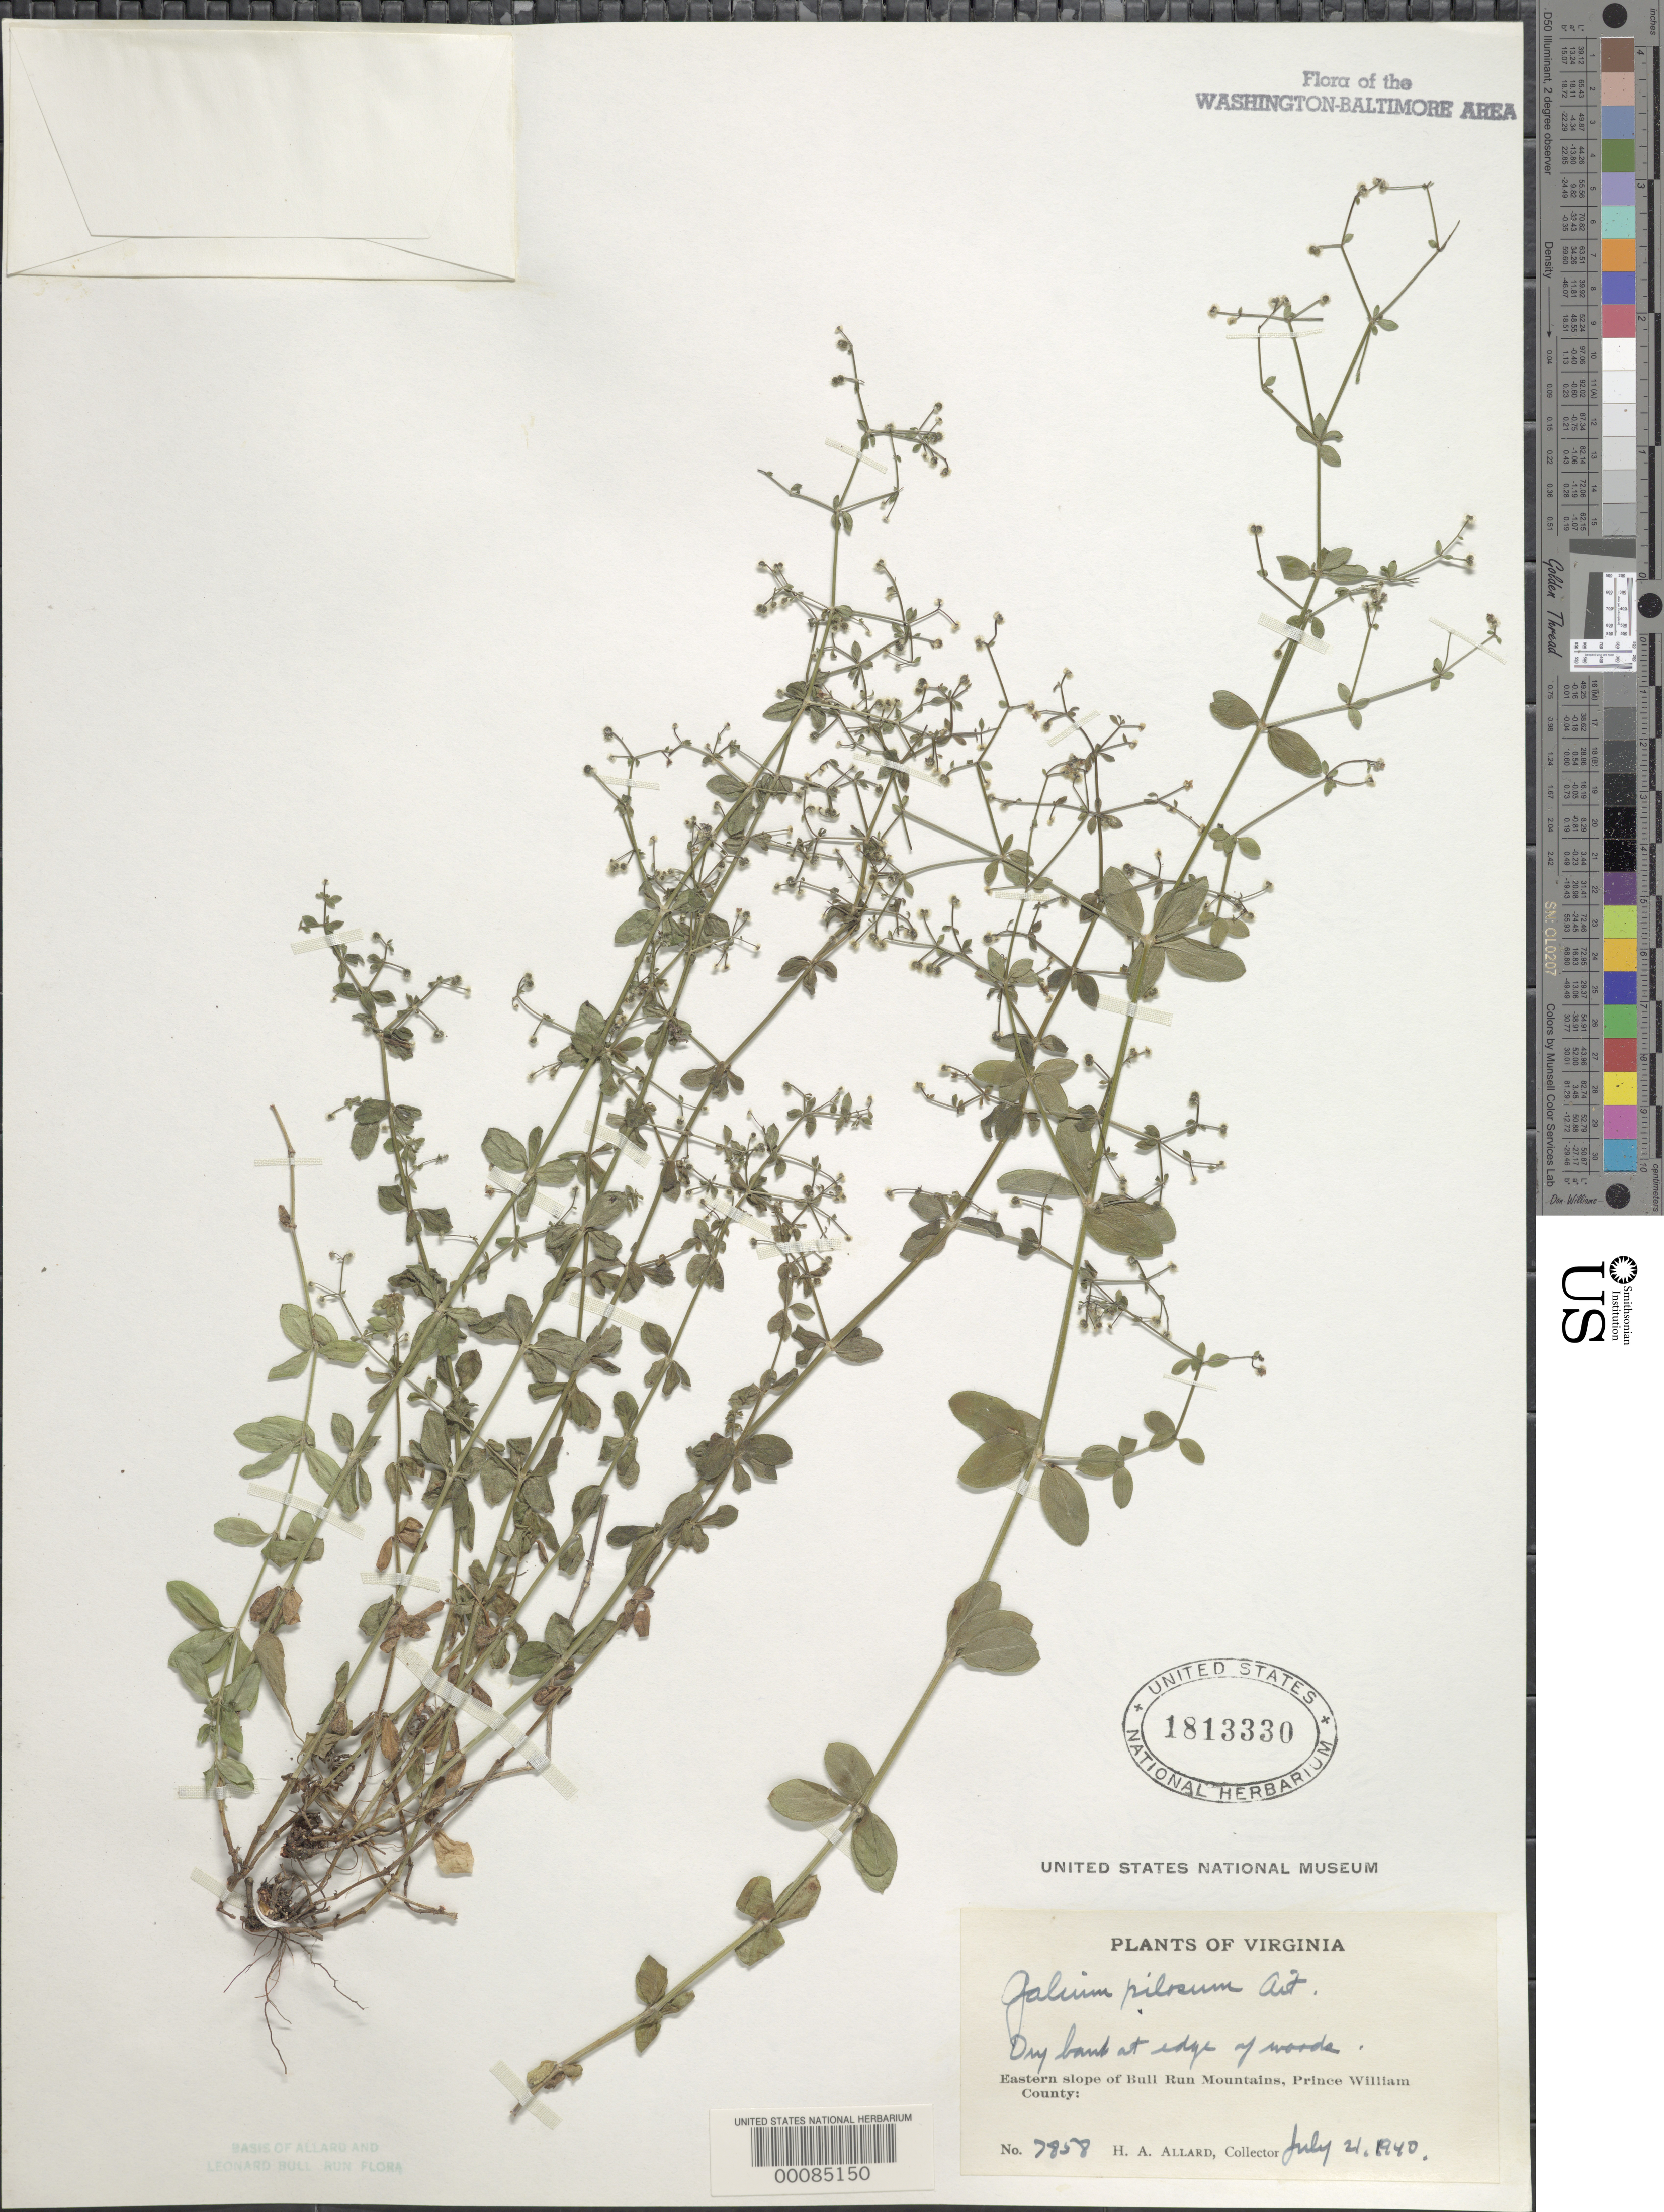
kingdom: Plantae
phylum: Tracheophyta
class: Magnoliopsida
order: Gentianales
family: Rubiaceae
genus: Galium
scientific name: Galium pilosum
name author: Aiton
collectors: H. A. Allard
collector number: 7858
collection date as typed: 21 Jul 1940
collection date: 1940-07-21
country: United States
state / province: Virginia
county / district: Prince William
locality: East slope of Bull Run Mts.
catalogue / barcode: US 1813330